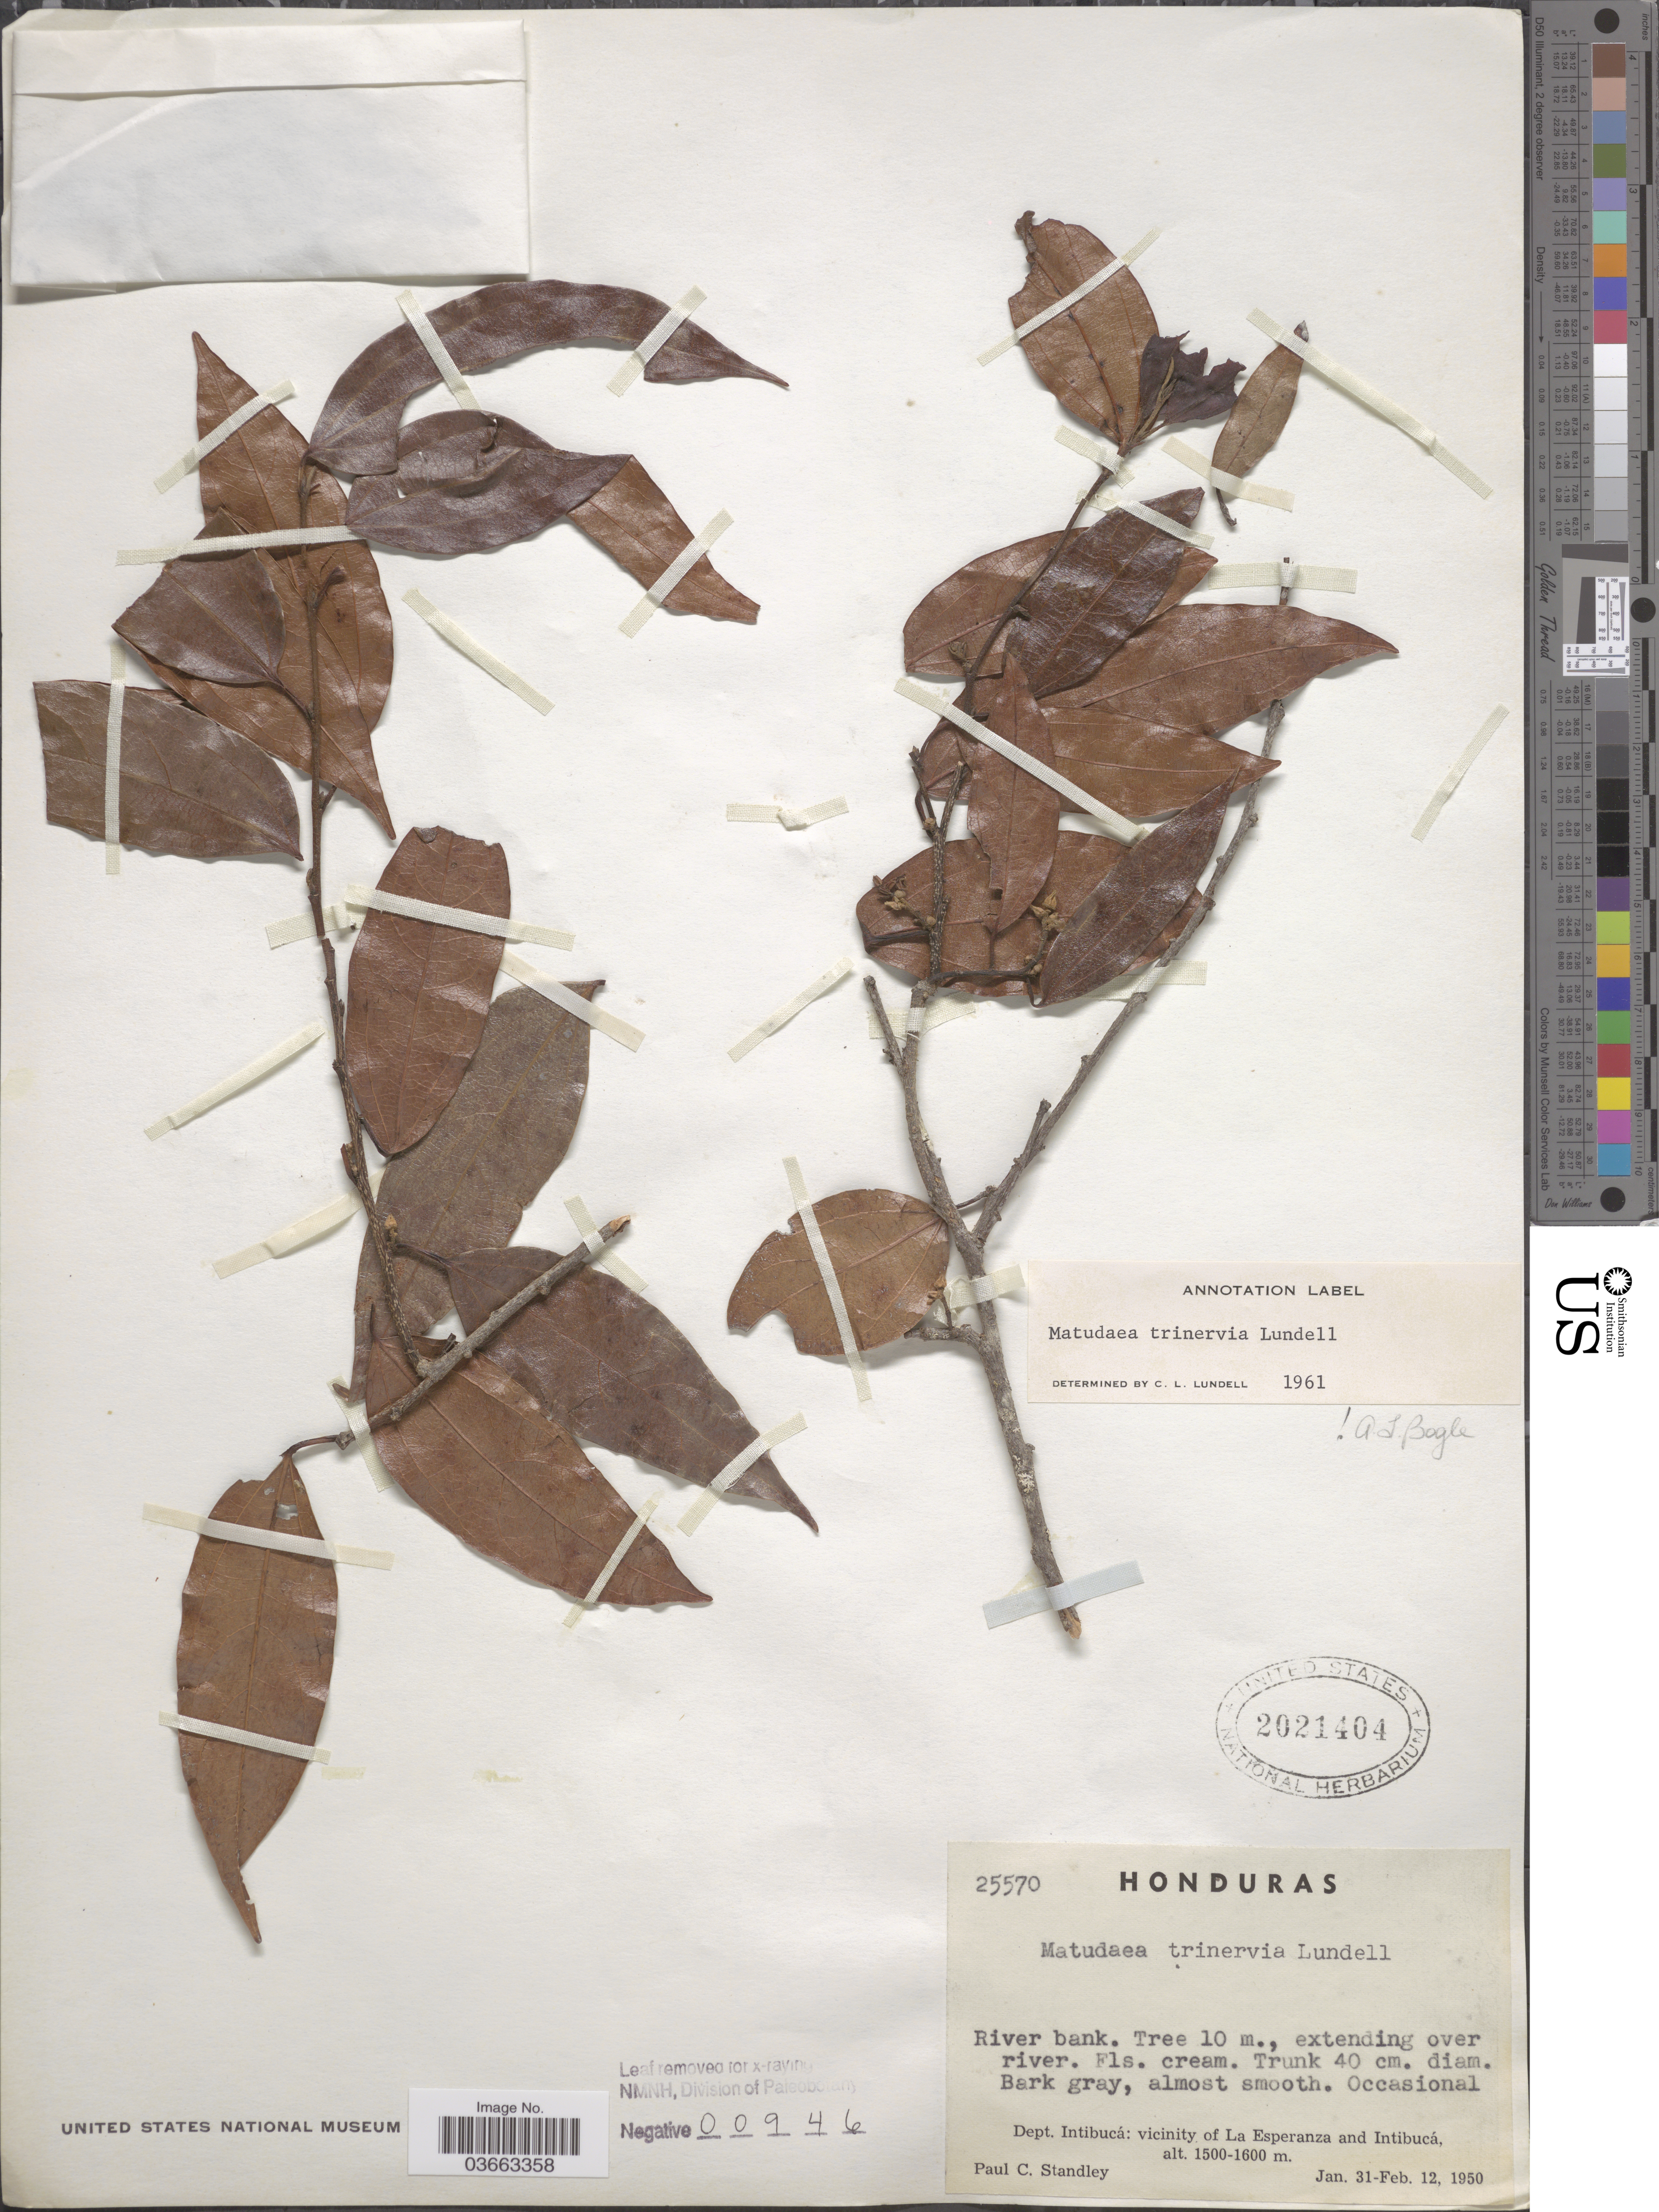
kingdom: Plantae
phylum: Tracheophyta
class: Magnoliopsida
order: Saxifragales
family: Hamamelidaceae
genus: Matudaea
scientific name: Matudaea trinervia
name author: Lundell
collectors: P. C. Standley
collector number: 25570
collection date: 1950-01-31/1950-02-12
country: Honduras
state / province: Intibuca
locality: Dept. Intibucá: vicinity of La Esperanza and Intibucá.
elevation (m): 1500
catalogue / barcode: US 2021404